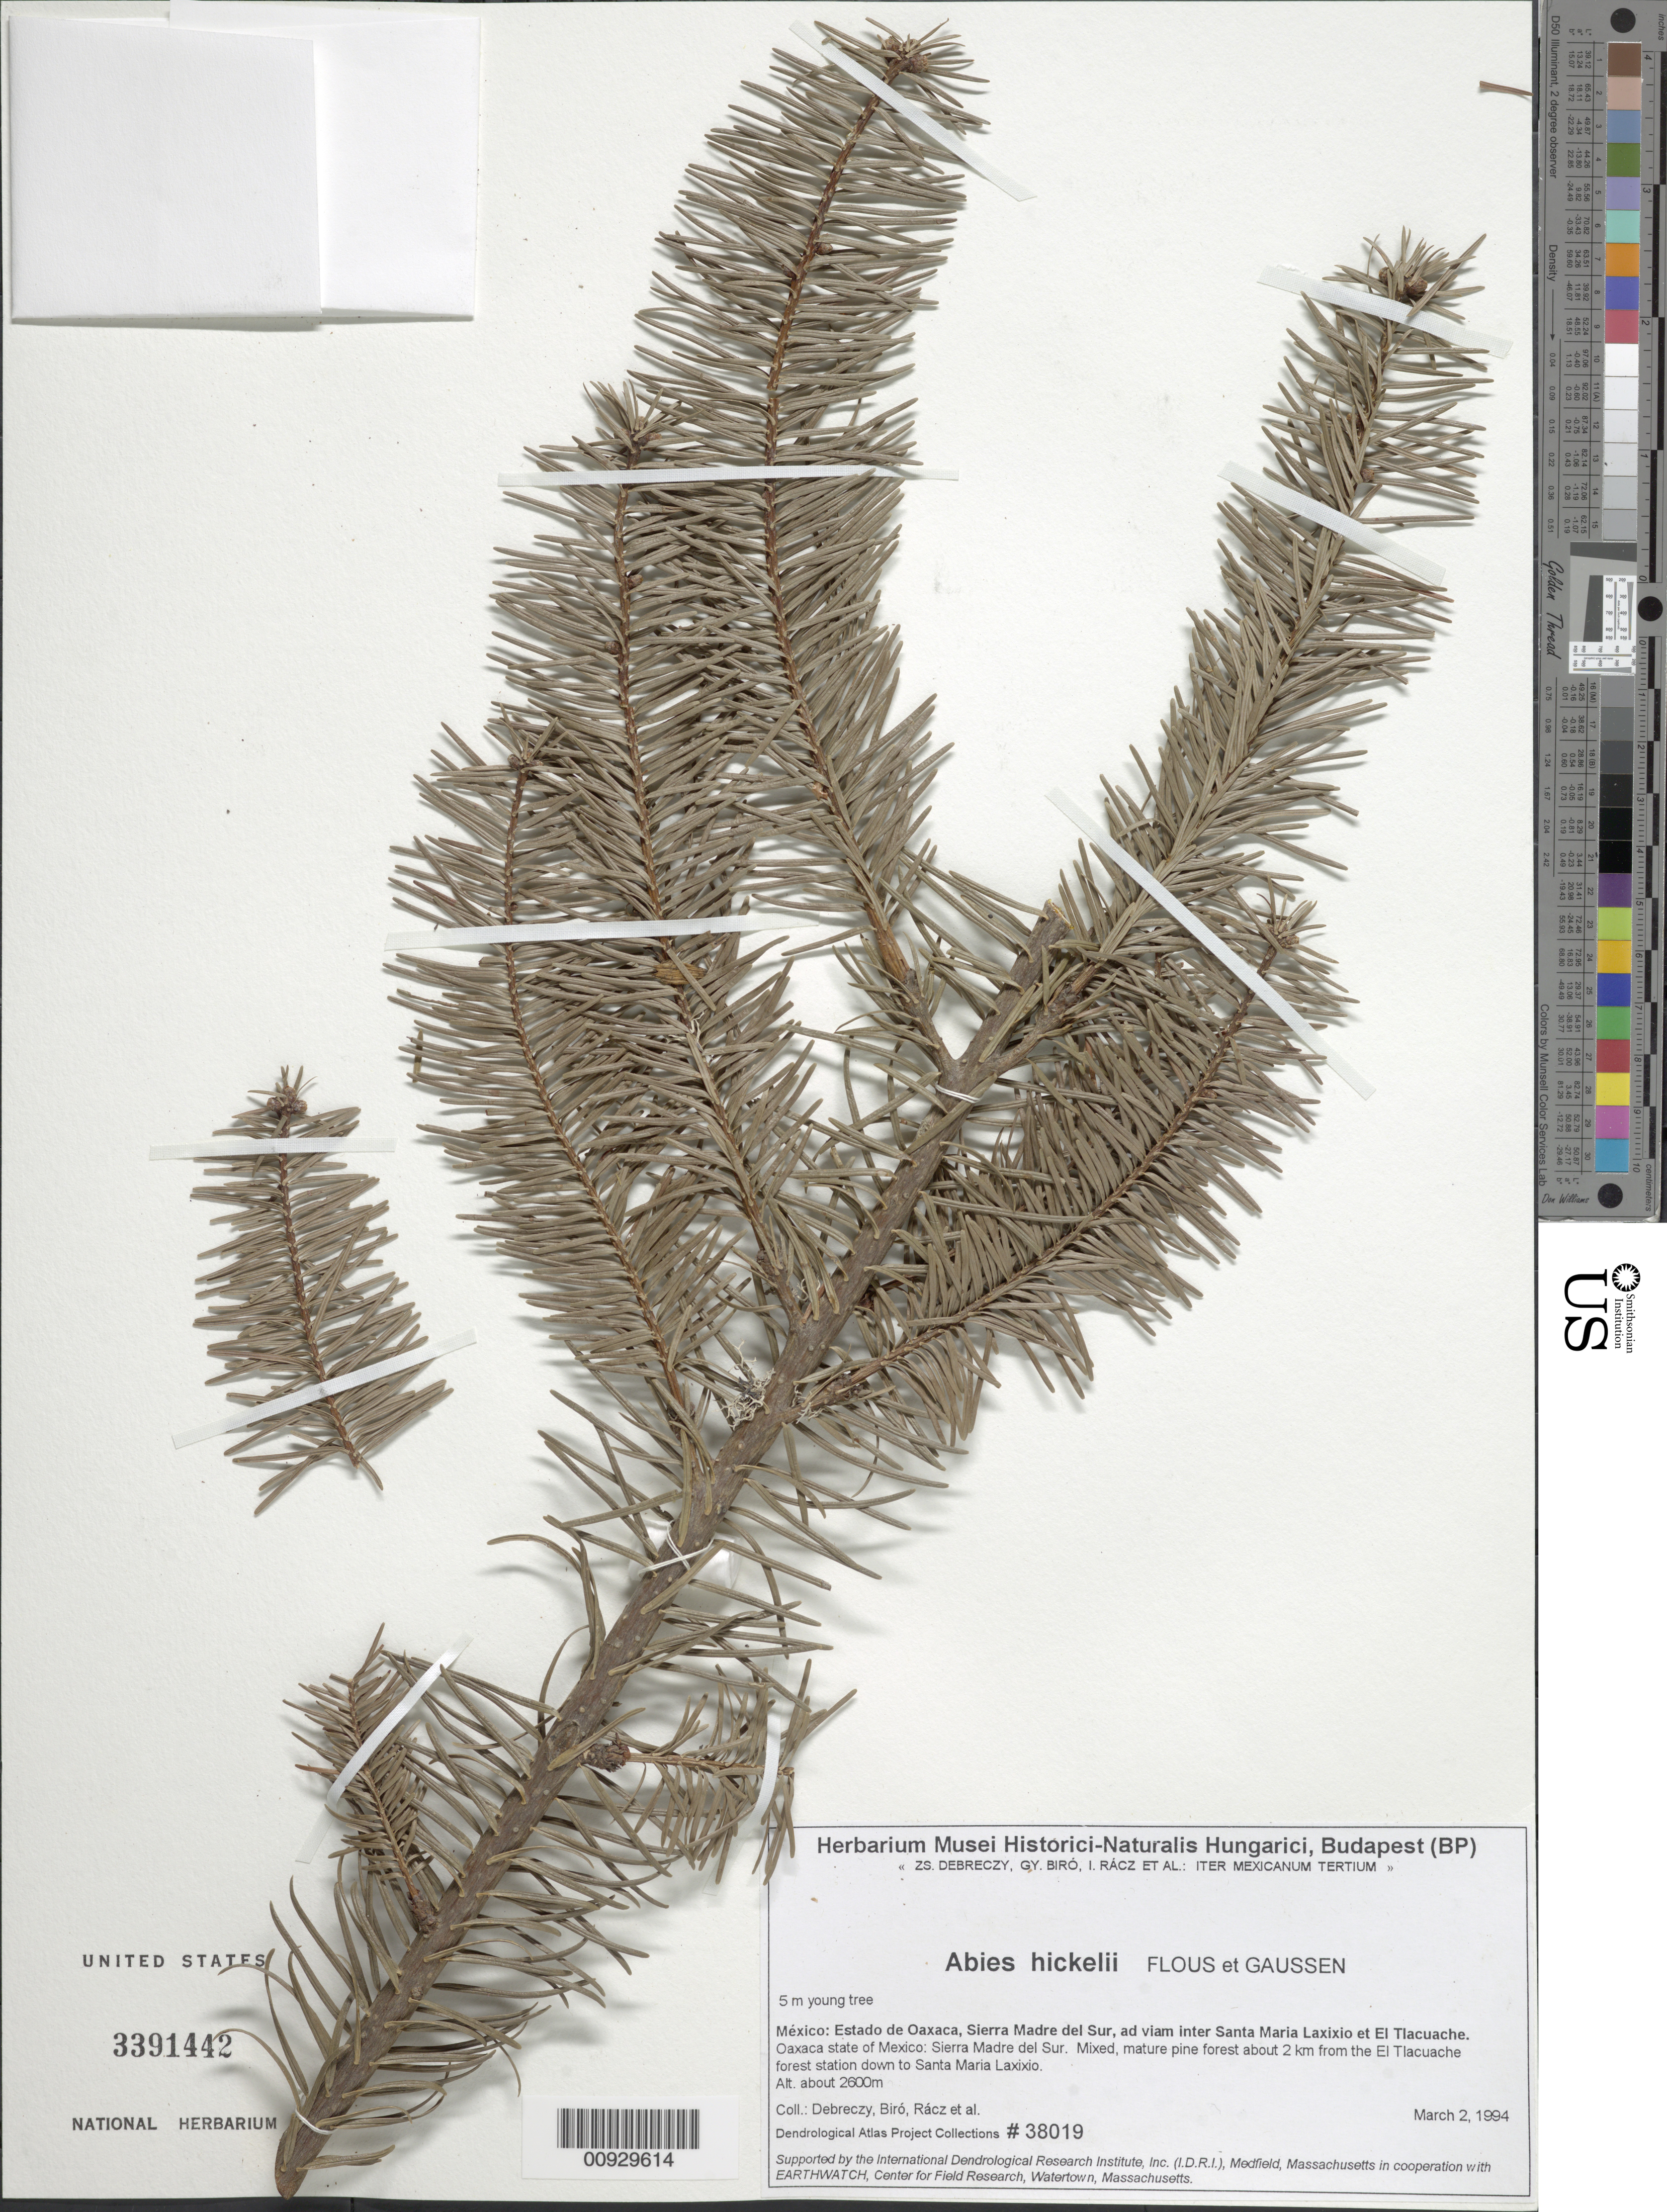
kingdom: Plantae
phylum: Tracheophyta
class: Pinopsida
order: Pinales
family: Pinaceae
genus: Abies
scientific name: Abies hickelii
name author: Flous & Gaussen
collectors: Z. Debreczy, G. Biro, I. Rácz & et al.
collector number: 38019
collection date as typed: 02 Mar 1994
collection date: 1994-03-02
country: Mexico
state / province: Oaxaca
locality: About 2 km. from the El Tlacuache forest station down to Santa Maria Laxixio. Sierra Madre del Sur.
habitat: Mixed, mature pine forest.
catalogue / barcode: US 3391442